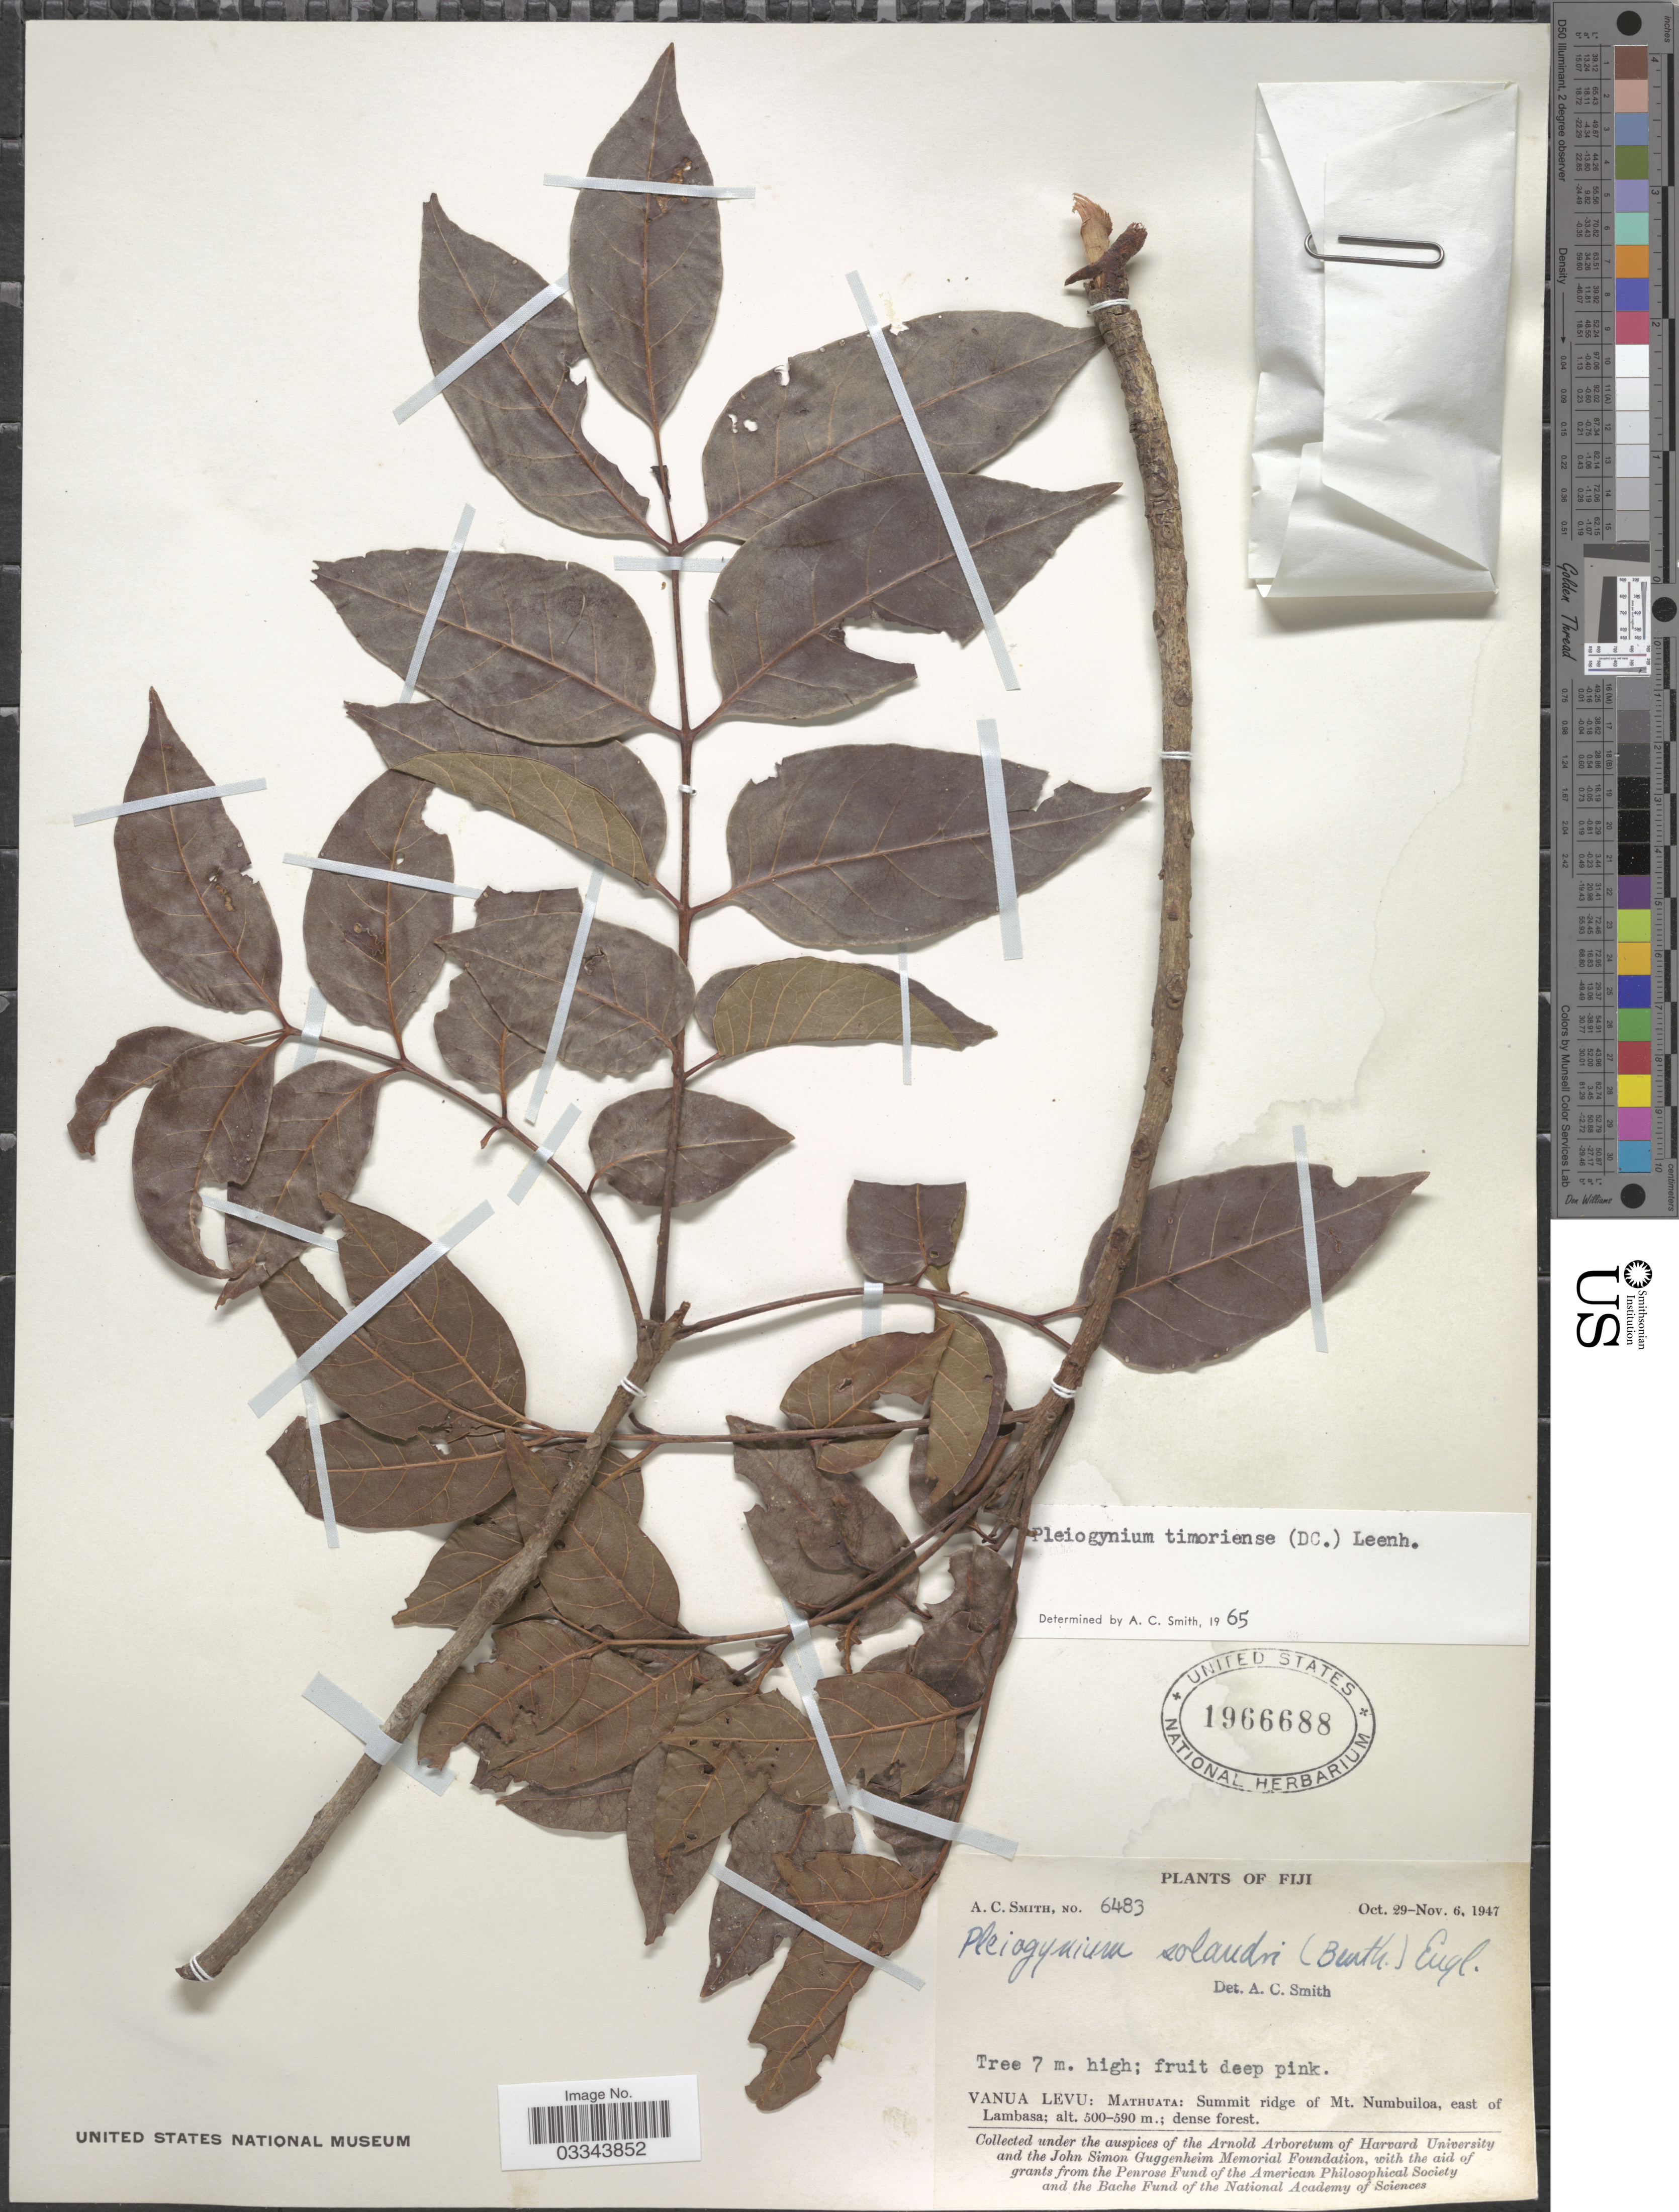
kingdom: Plantae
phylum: Tracheophyta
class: Magnoliopsida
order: Sapindales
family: Anacardiaceae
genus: Pleiogynium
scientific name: Pleiogynium timoriense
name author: (A. DC.) Leenh.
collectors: A. C. Smith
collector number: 6483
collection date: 1947-10-29/1947-11-06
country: Fiji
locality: Vanua Levu: Mathuata: Summit ridge of Mt. Numbuiloa, east of Lambasa.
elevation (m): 500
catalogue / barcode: US 1966688